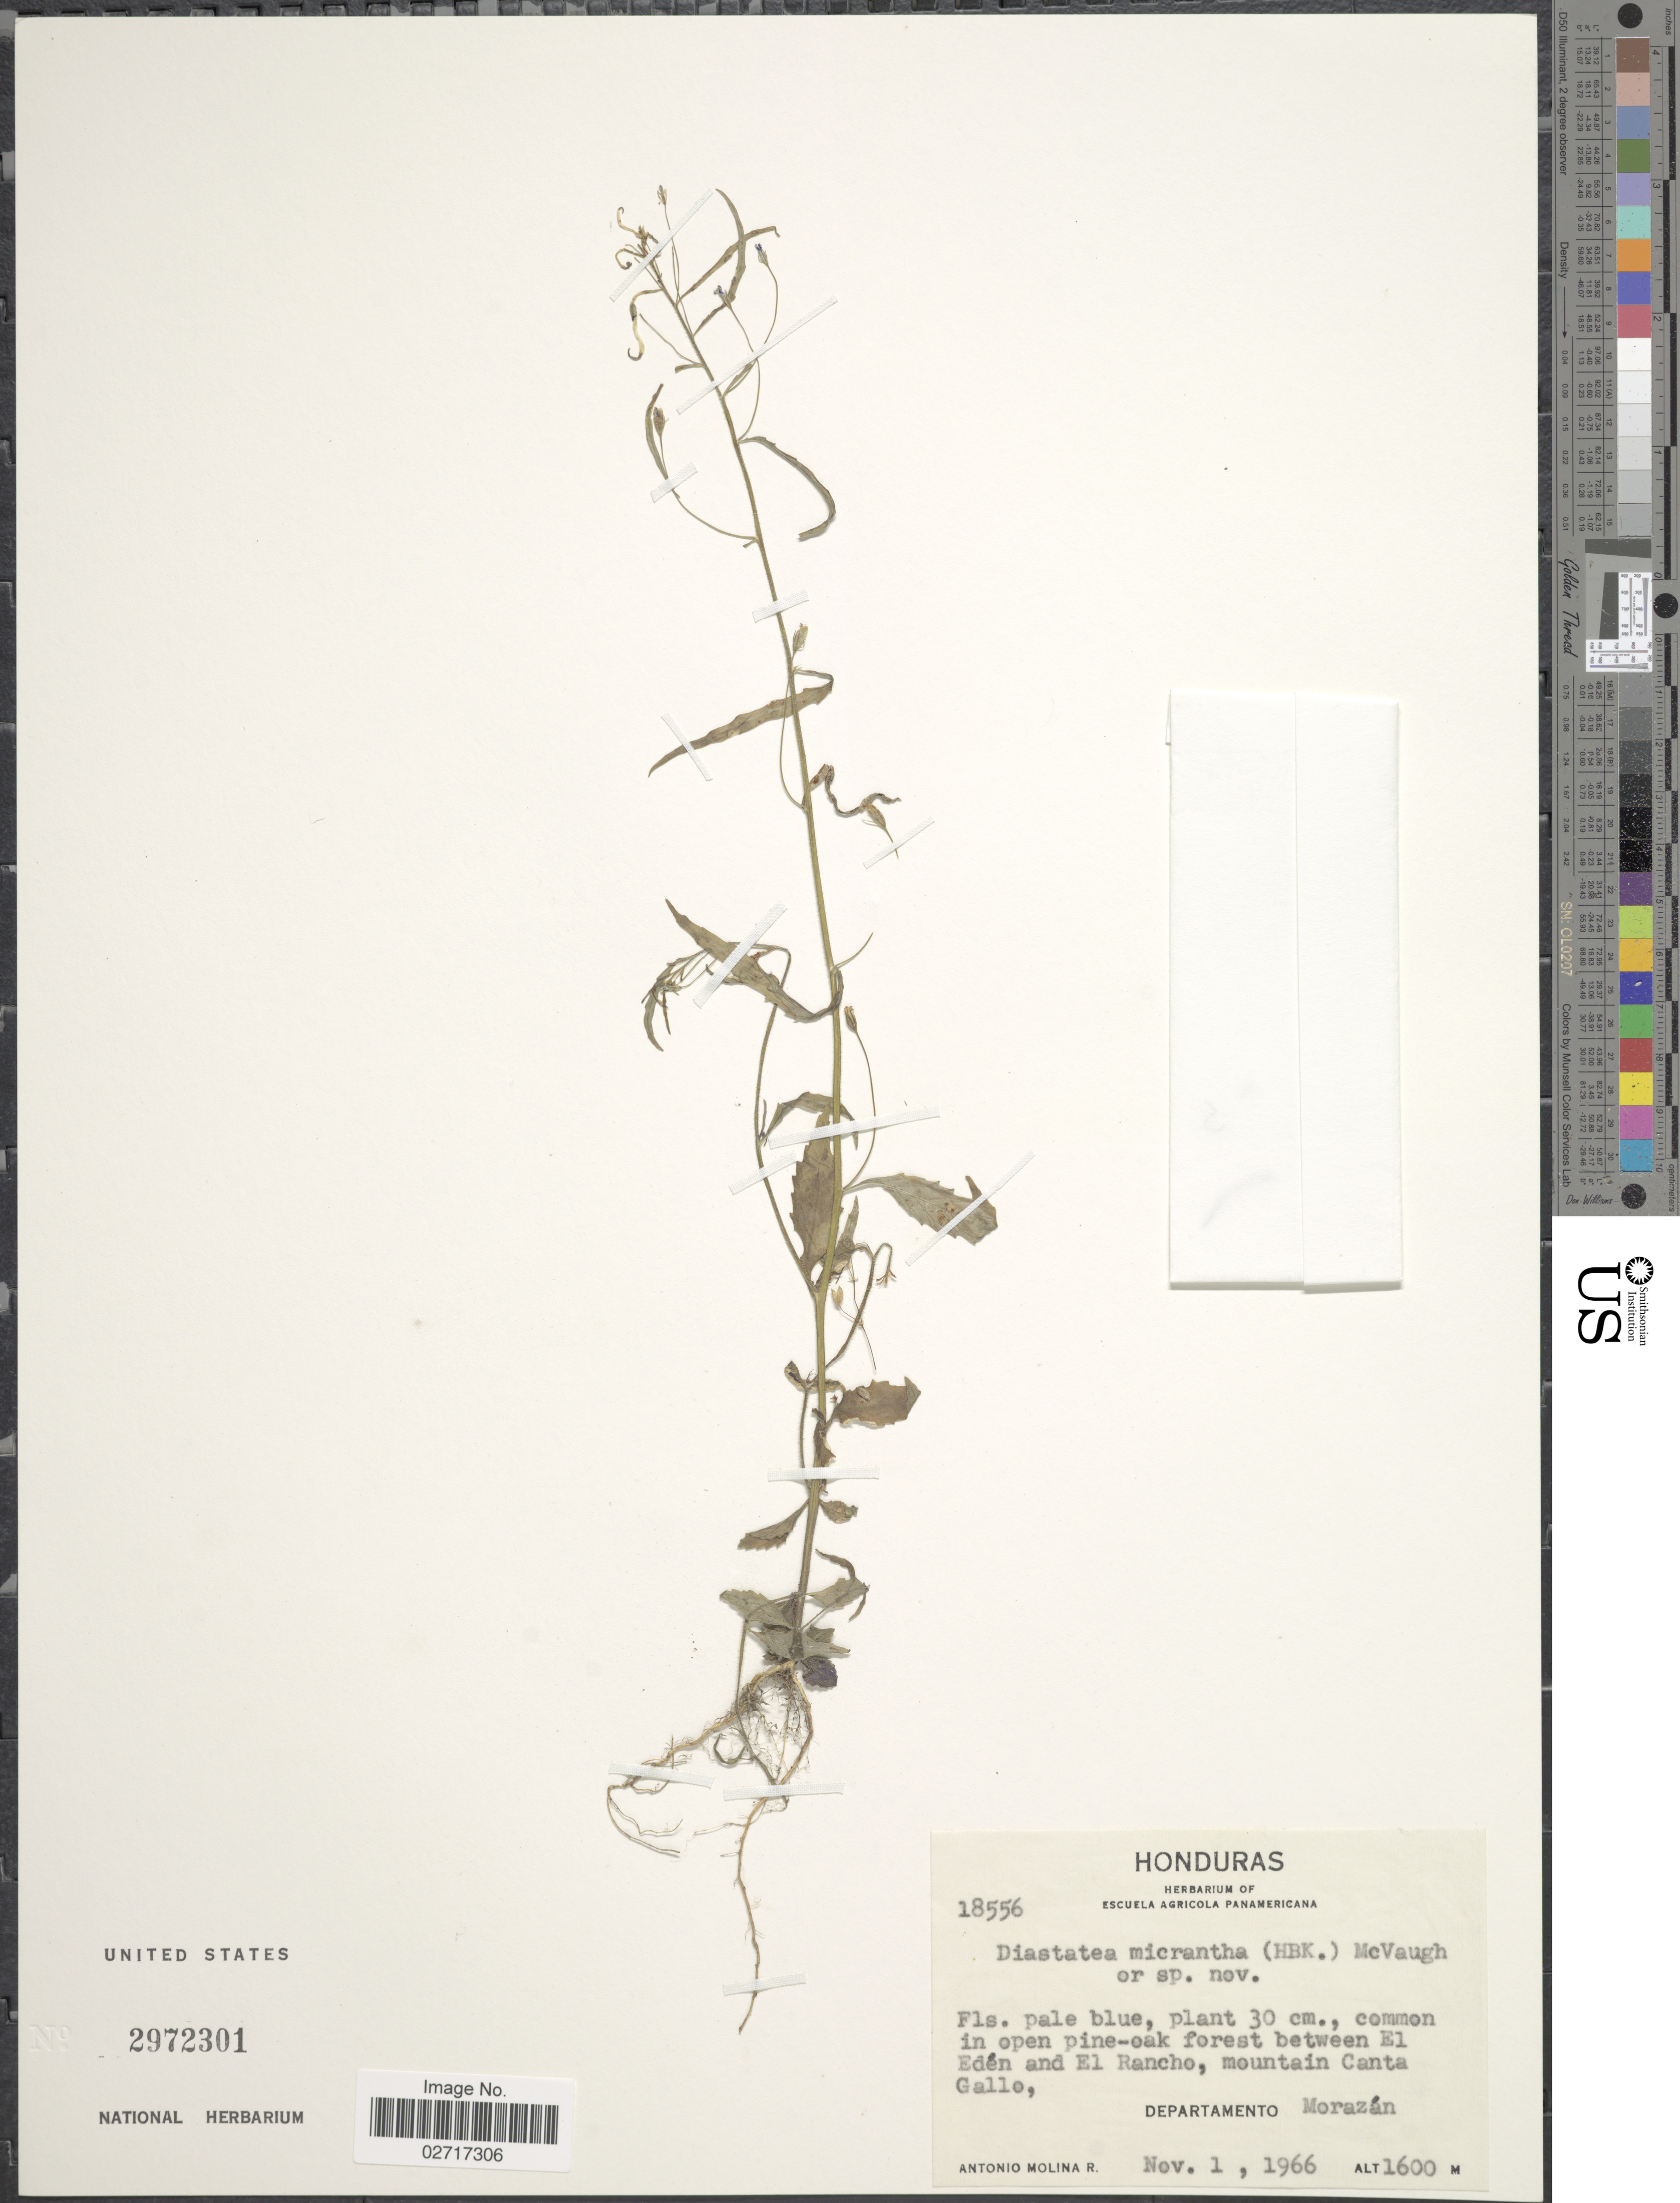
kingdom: Plantae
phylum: Tracheophyta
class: Magnoliopsida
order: Asterales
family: Campanulaceae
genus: Diastatea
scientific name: Diastatea micrantha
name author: (Kunth) McVaugh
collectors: A. Molina R.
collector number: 18556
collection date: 1966-11-01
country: Honduras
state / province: Fco. Morazán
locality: Common in open pine-oak forest between El Edén and El Rancho, mountain Canta Gallo, Departamento Morazán.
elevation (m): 1600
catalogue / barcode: US 2972301